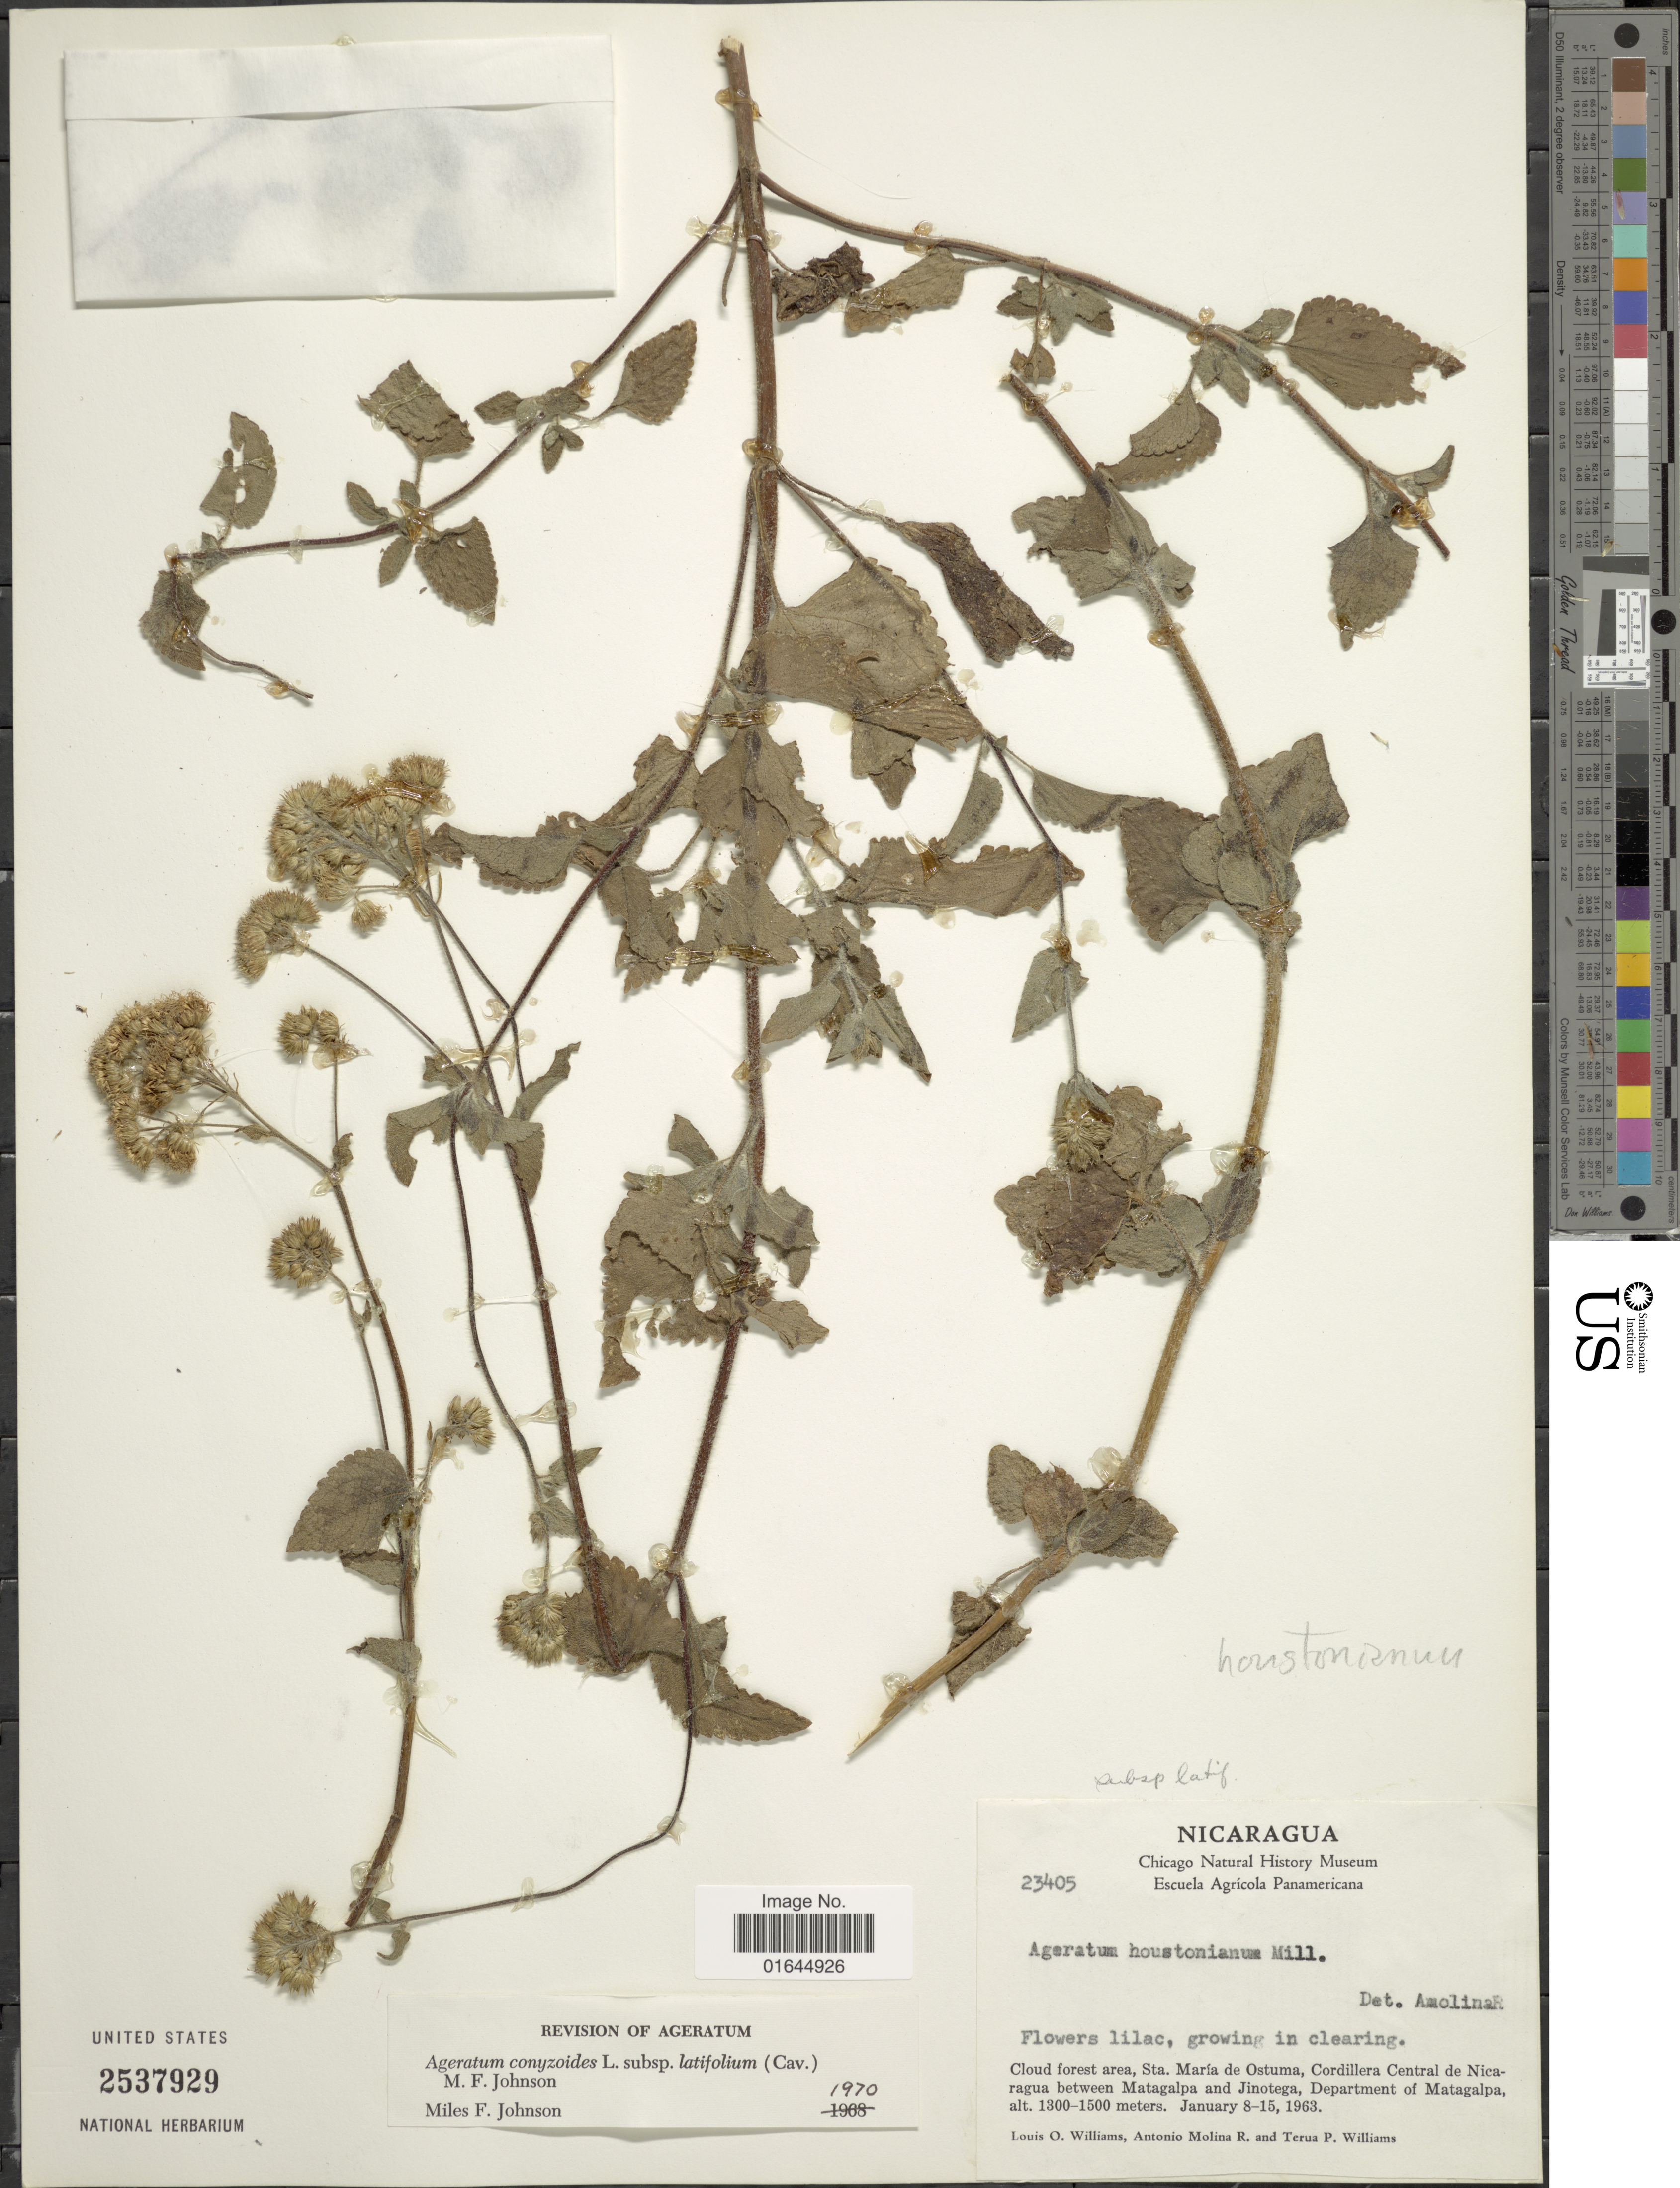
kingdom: Plantae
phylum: Tracheophyta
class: Magnoliopsida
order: Asterales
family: Asteraceae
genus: Ageratum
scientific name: Ageratum houstonianum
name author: Mill.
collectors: L. O. Williams, A. Molina R. & T. P. Williams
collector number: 23405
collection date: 1963-01-08/1963-01-15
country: Nicaragua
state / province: Matagalpa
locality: Cloud forest area, Sta. María de Ostuma, Cordillera Central de Nicaragua between Matagalpa and Jinotega, Department of Matagalpa.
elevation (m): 1300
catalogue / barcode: US 2537929